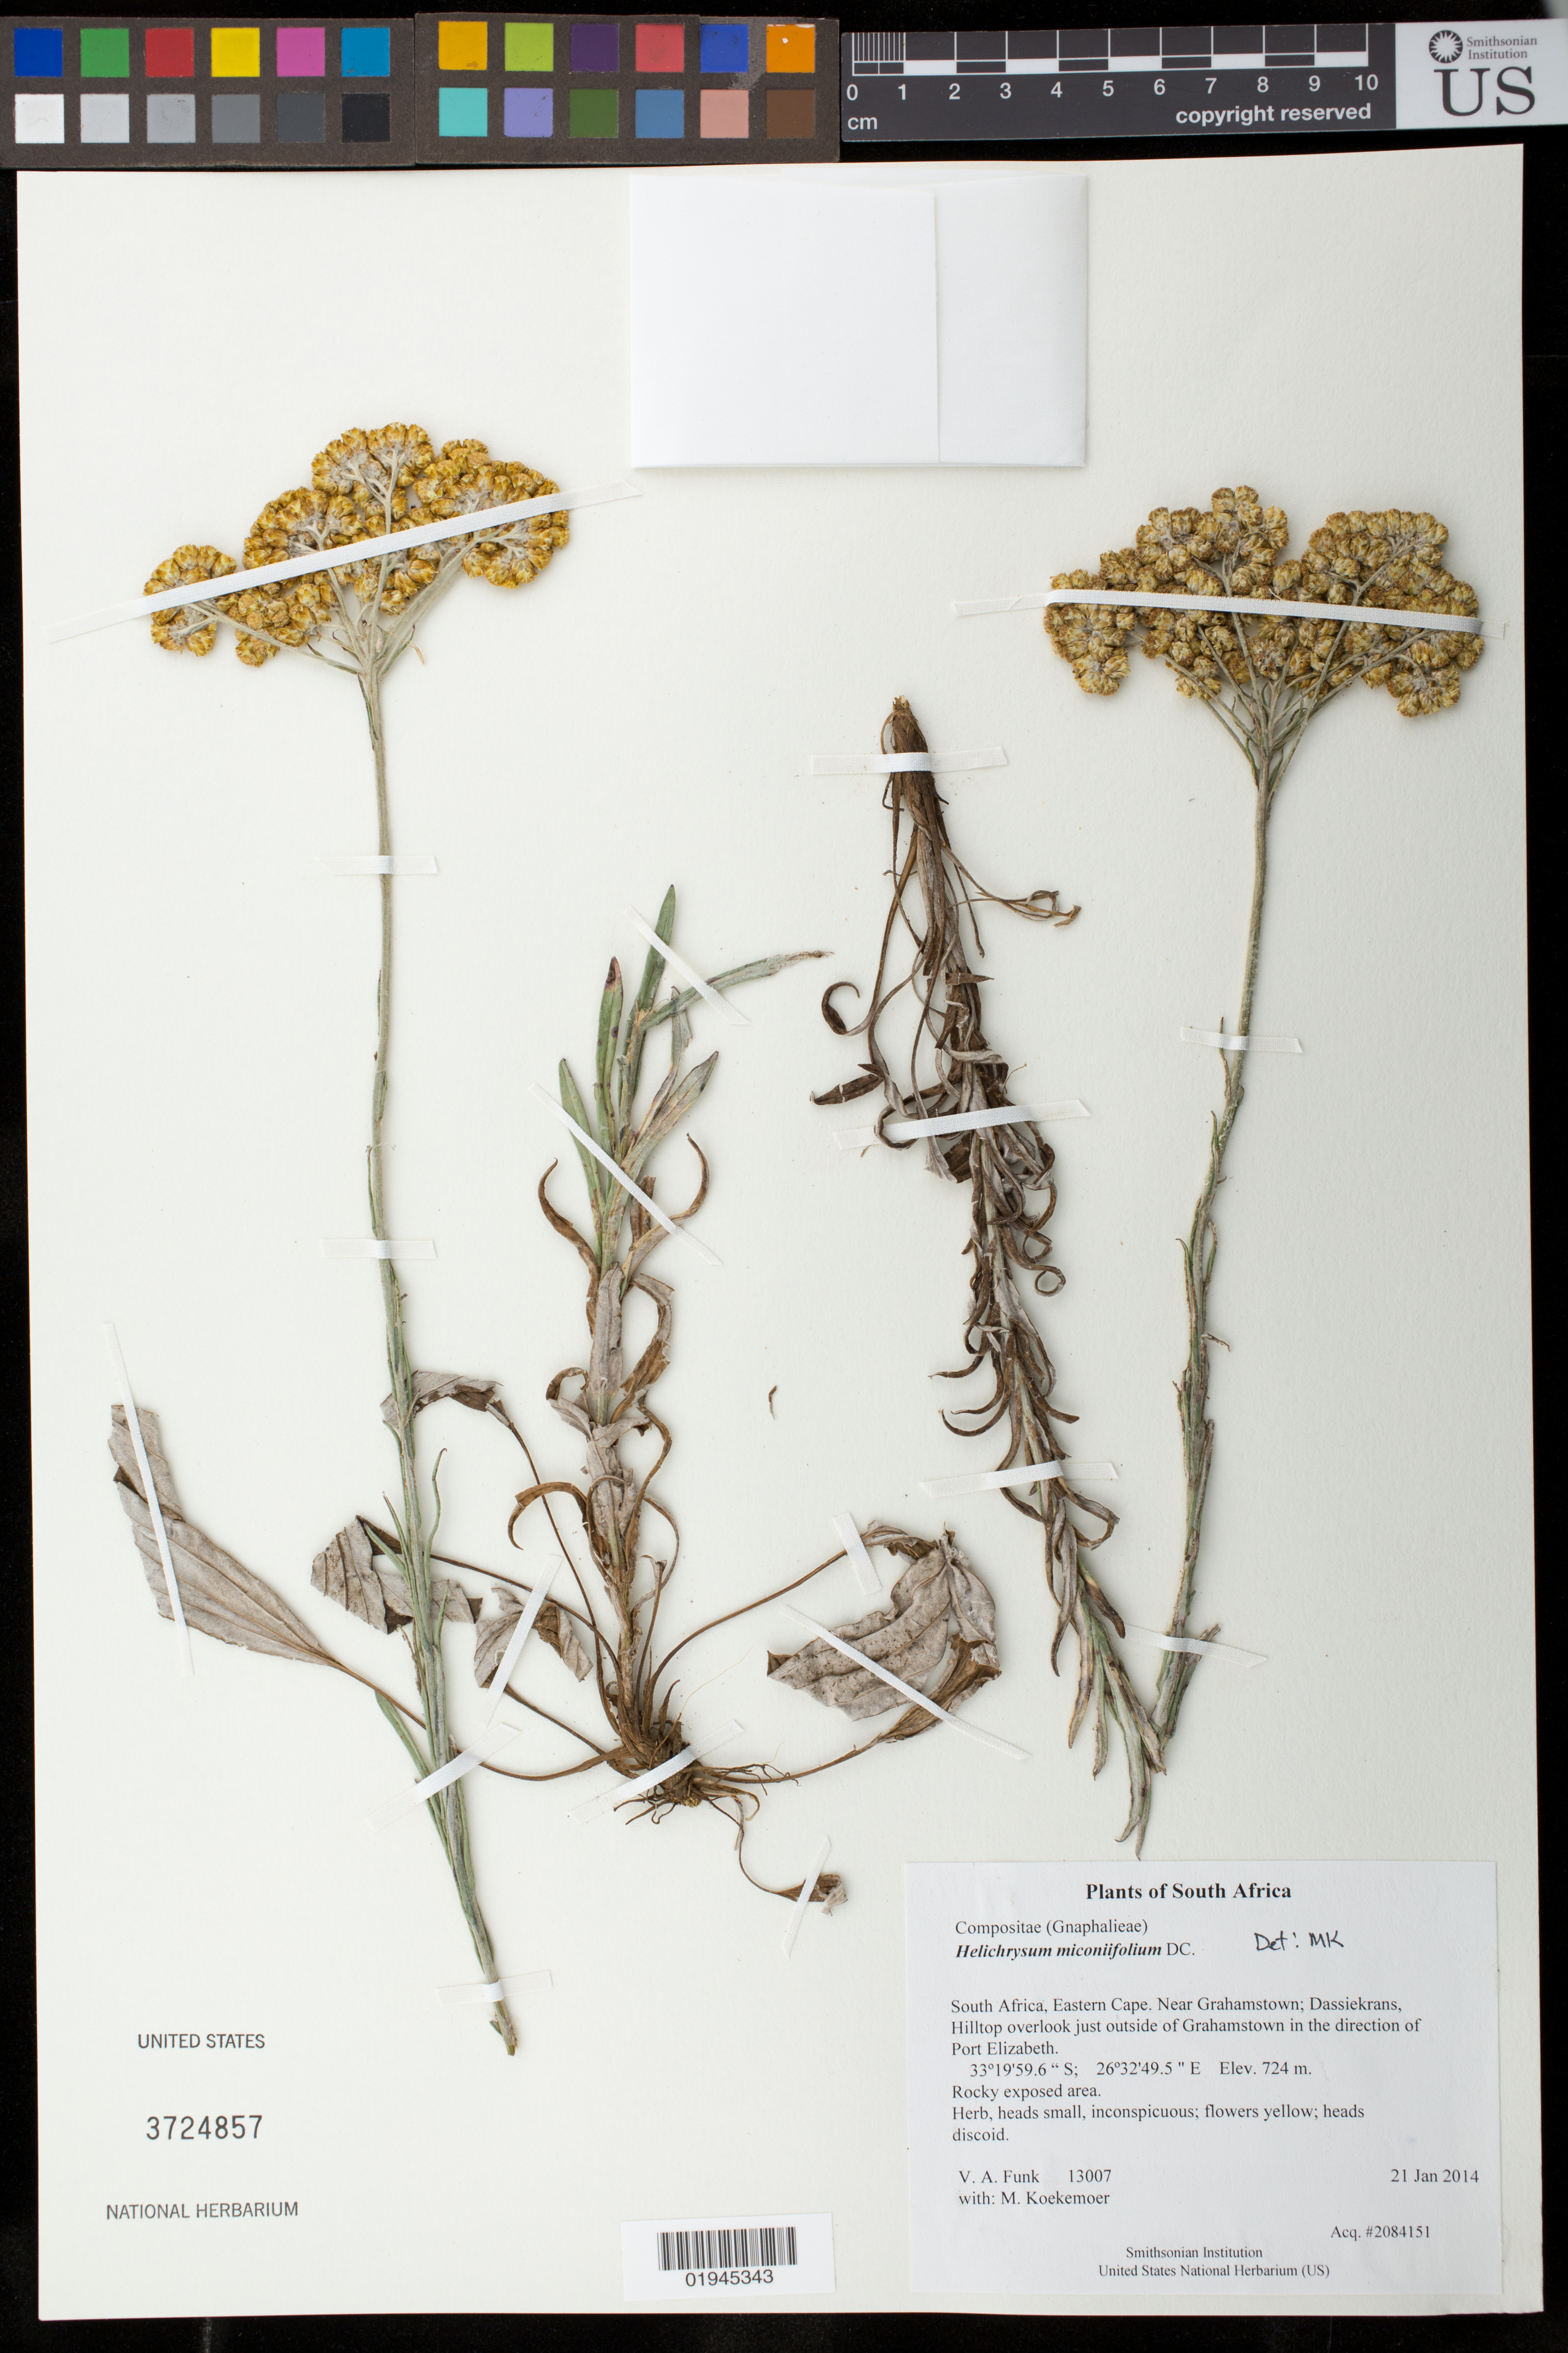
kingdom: Plantae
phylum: Tracheophyta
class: Magnoliopsida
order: Asterales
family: Asteraceae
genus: Helichrysum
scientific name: Helichrysum miconiifolium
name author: DC.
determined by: Koekemoer, M.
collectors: M. Koekemoer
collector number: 13007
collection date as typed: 21 Jan 2014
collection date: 2014-01-21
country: South Africa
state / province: Eastern Cape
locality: Near Grahamstown; Dassiekrans, Hilltop overlook just outside of Grahamstown in the direction of Port Elizabeth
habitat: Rocky exposed area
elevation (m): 724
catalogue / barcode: US 3724857